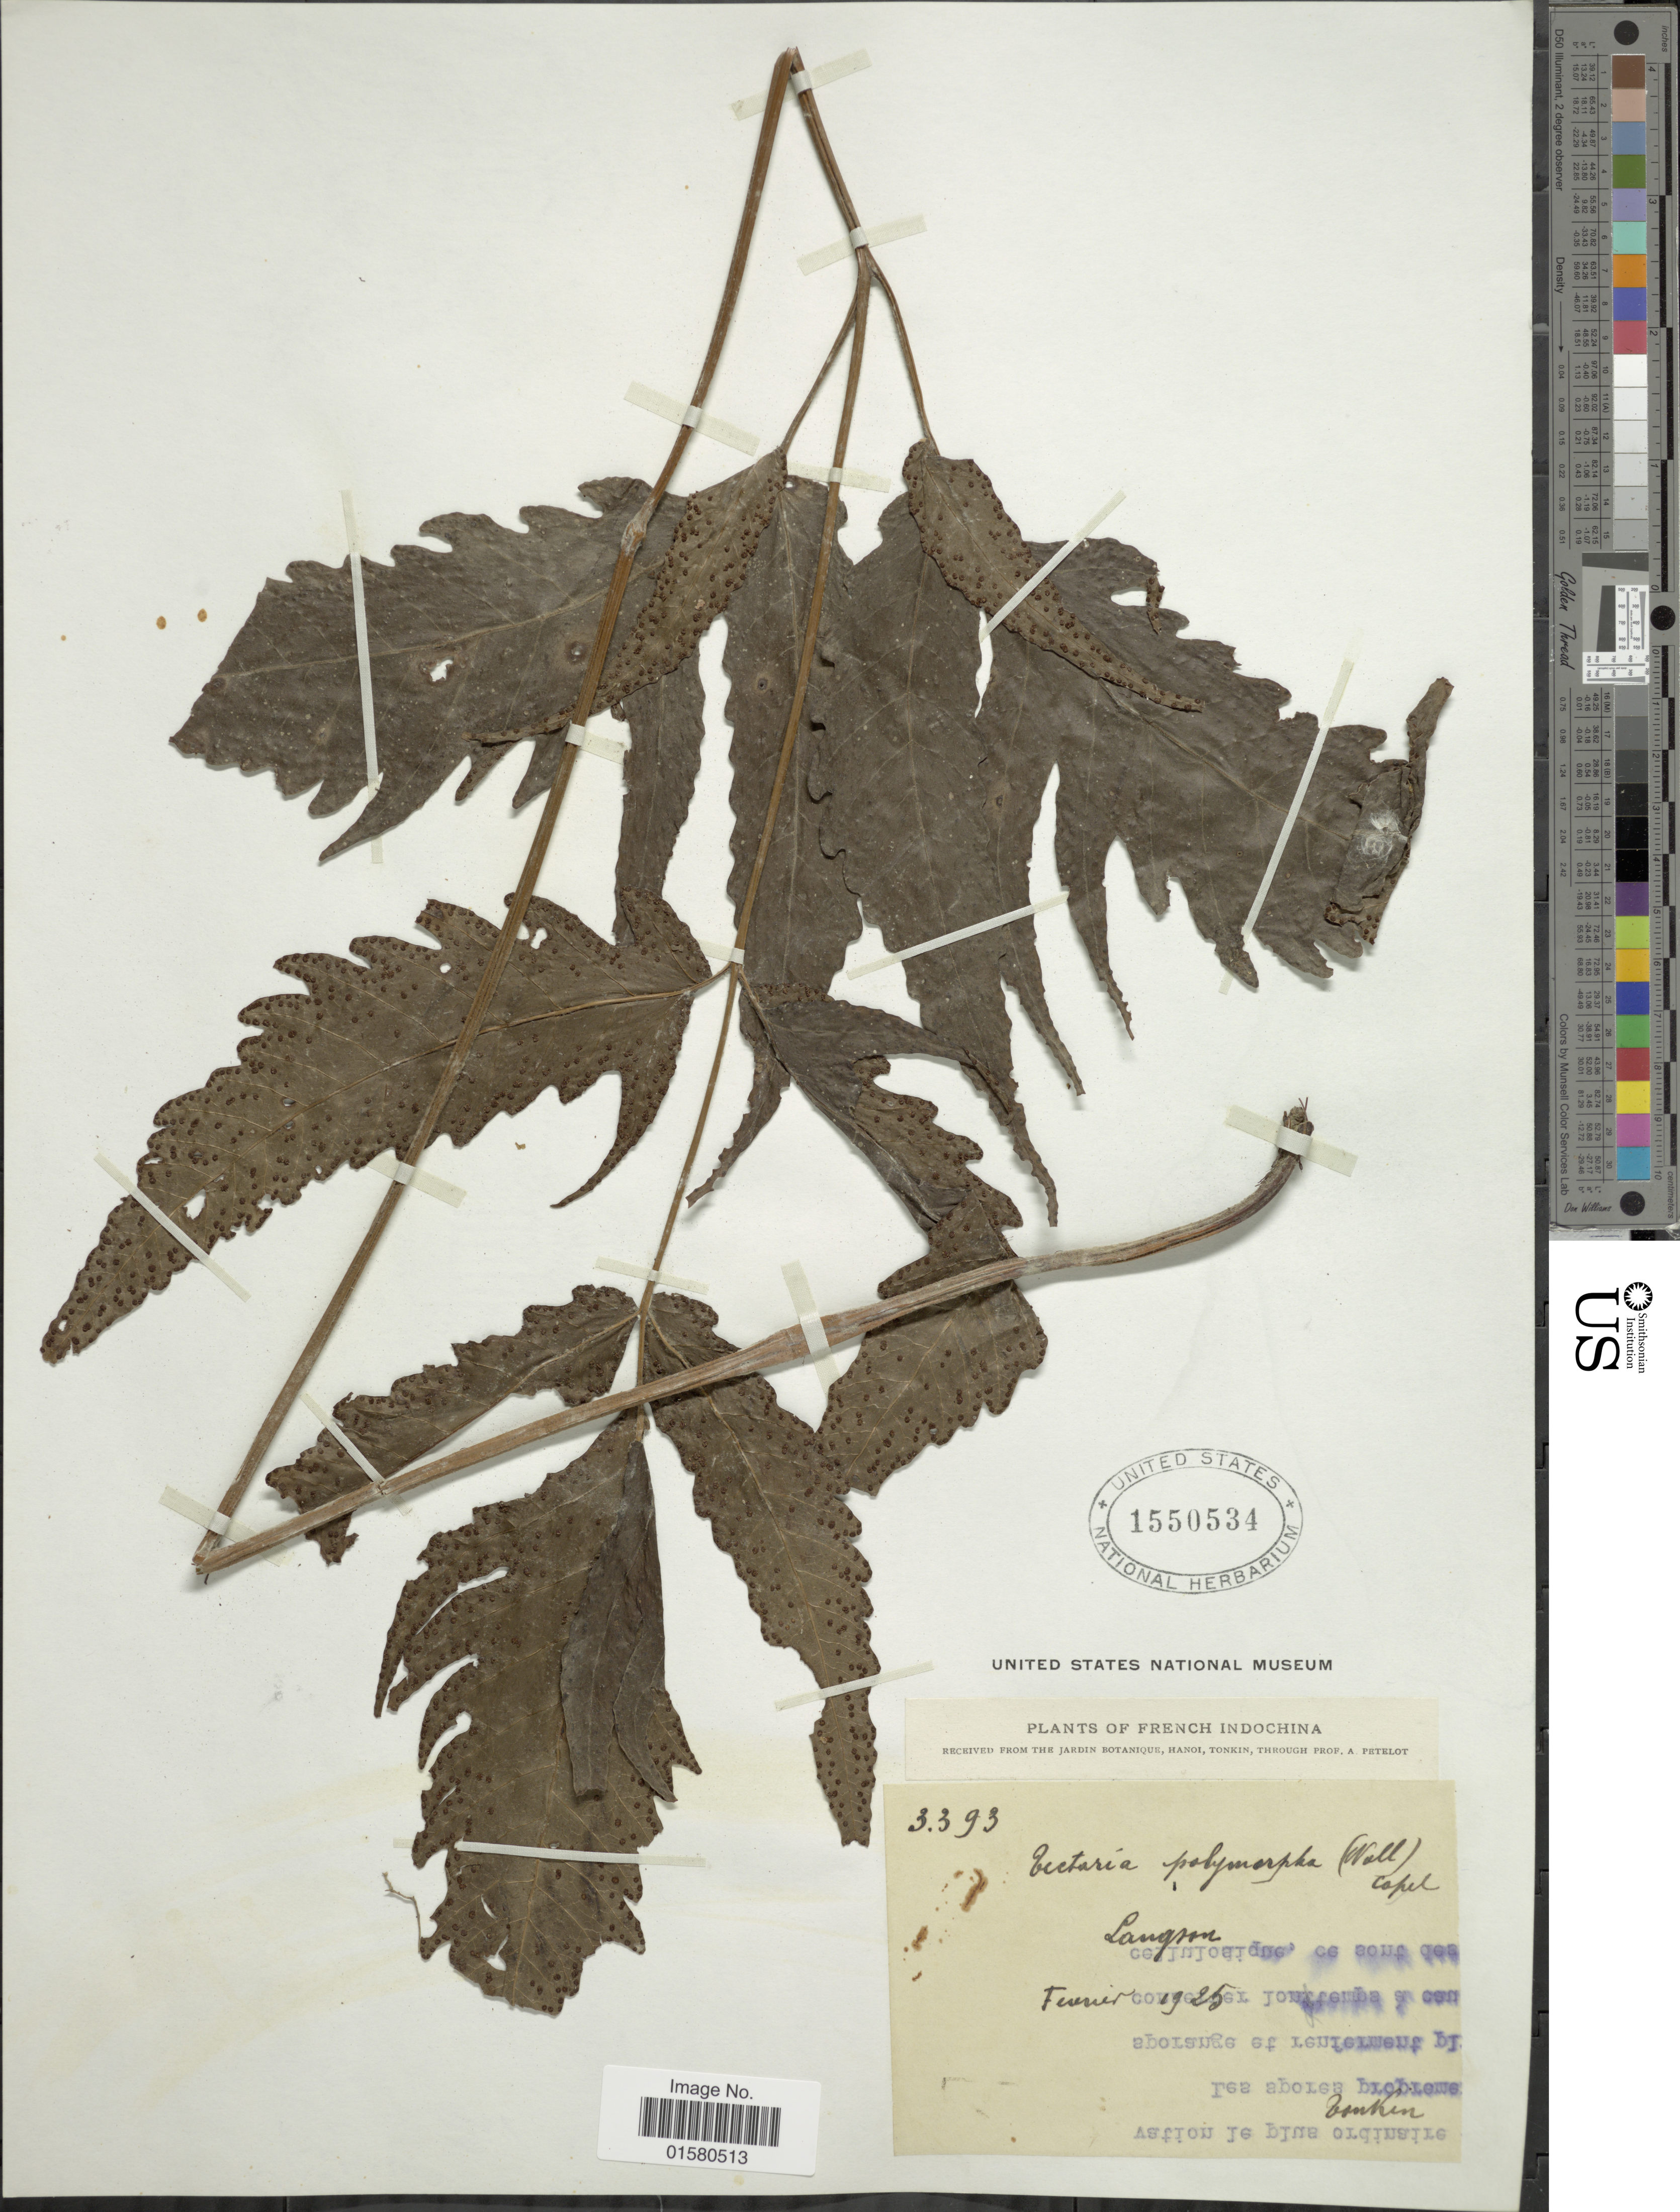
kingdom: Plantae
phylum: Tracheophyta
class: Polypodiopsida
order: Polypodiales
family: Tectariaceae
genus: Tectaria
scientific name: Tectaria subtriphylla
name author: (Hook. & Arn.) Copel.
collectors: A. Petelot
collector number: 3393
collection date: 1925-02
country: Vietnam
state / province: Lang Son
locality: Tonkin. Langsom [interpreted]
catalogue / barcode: US 1550534